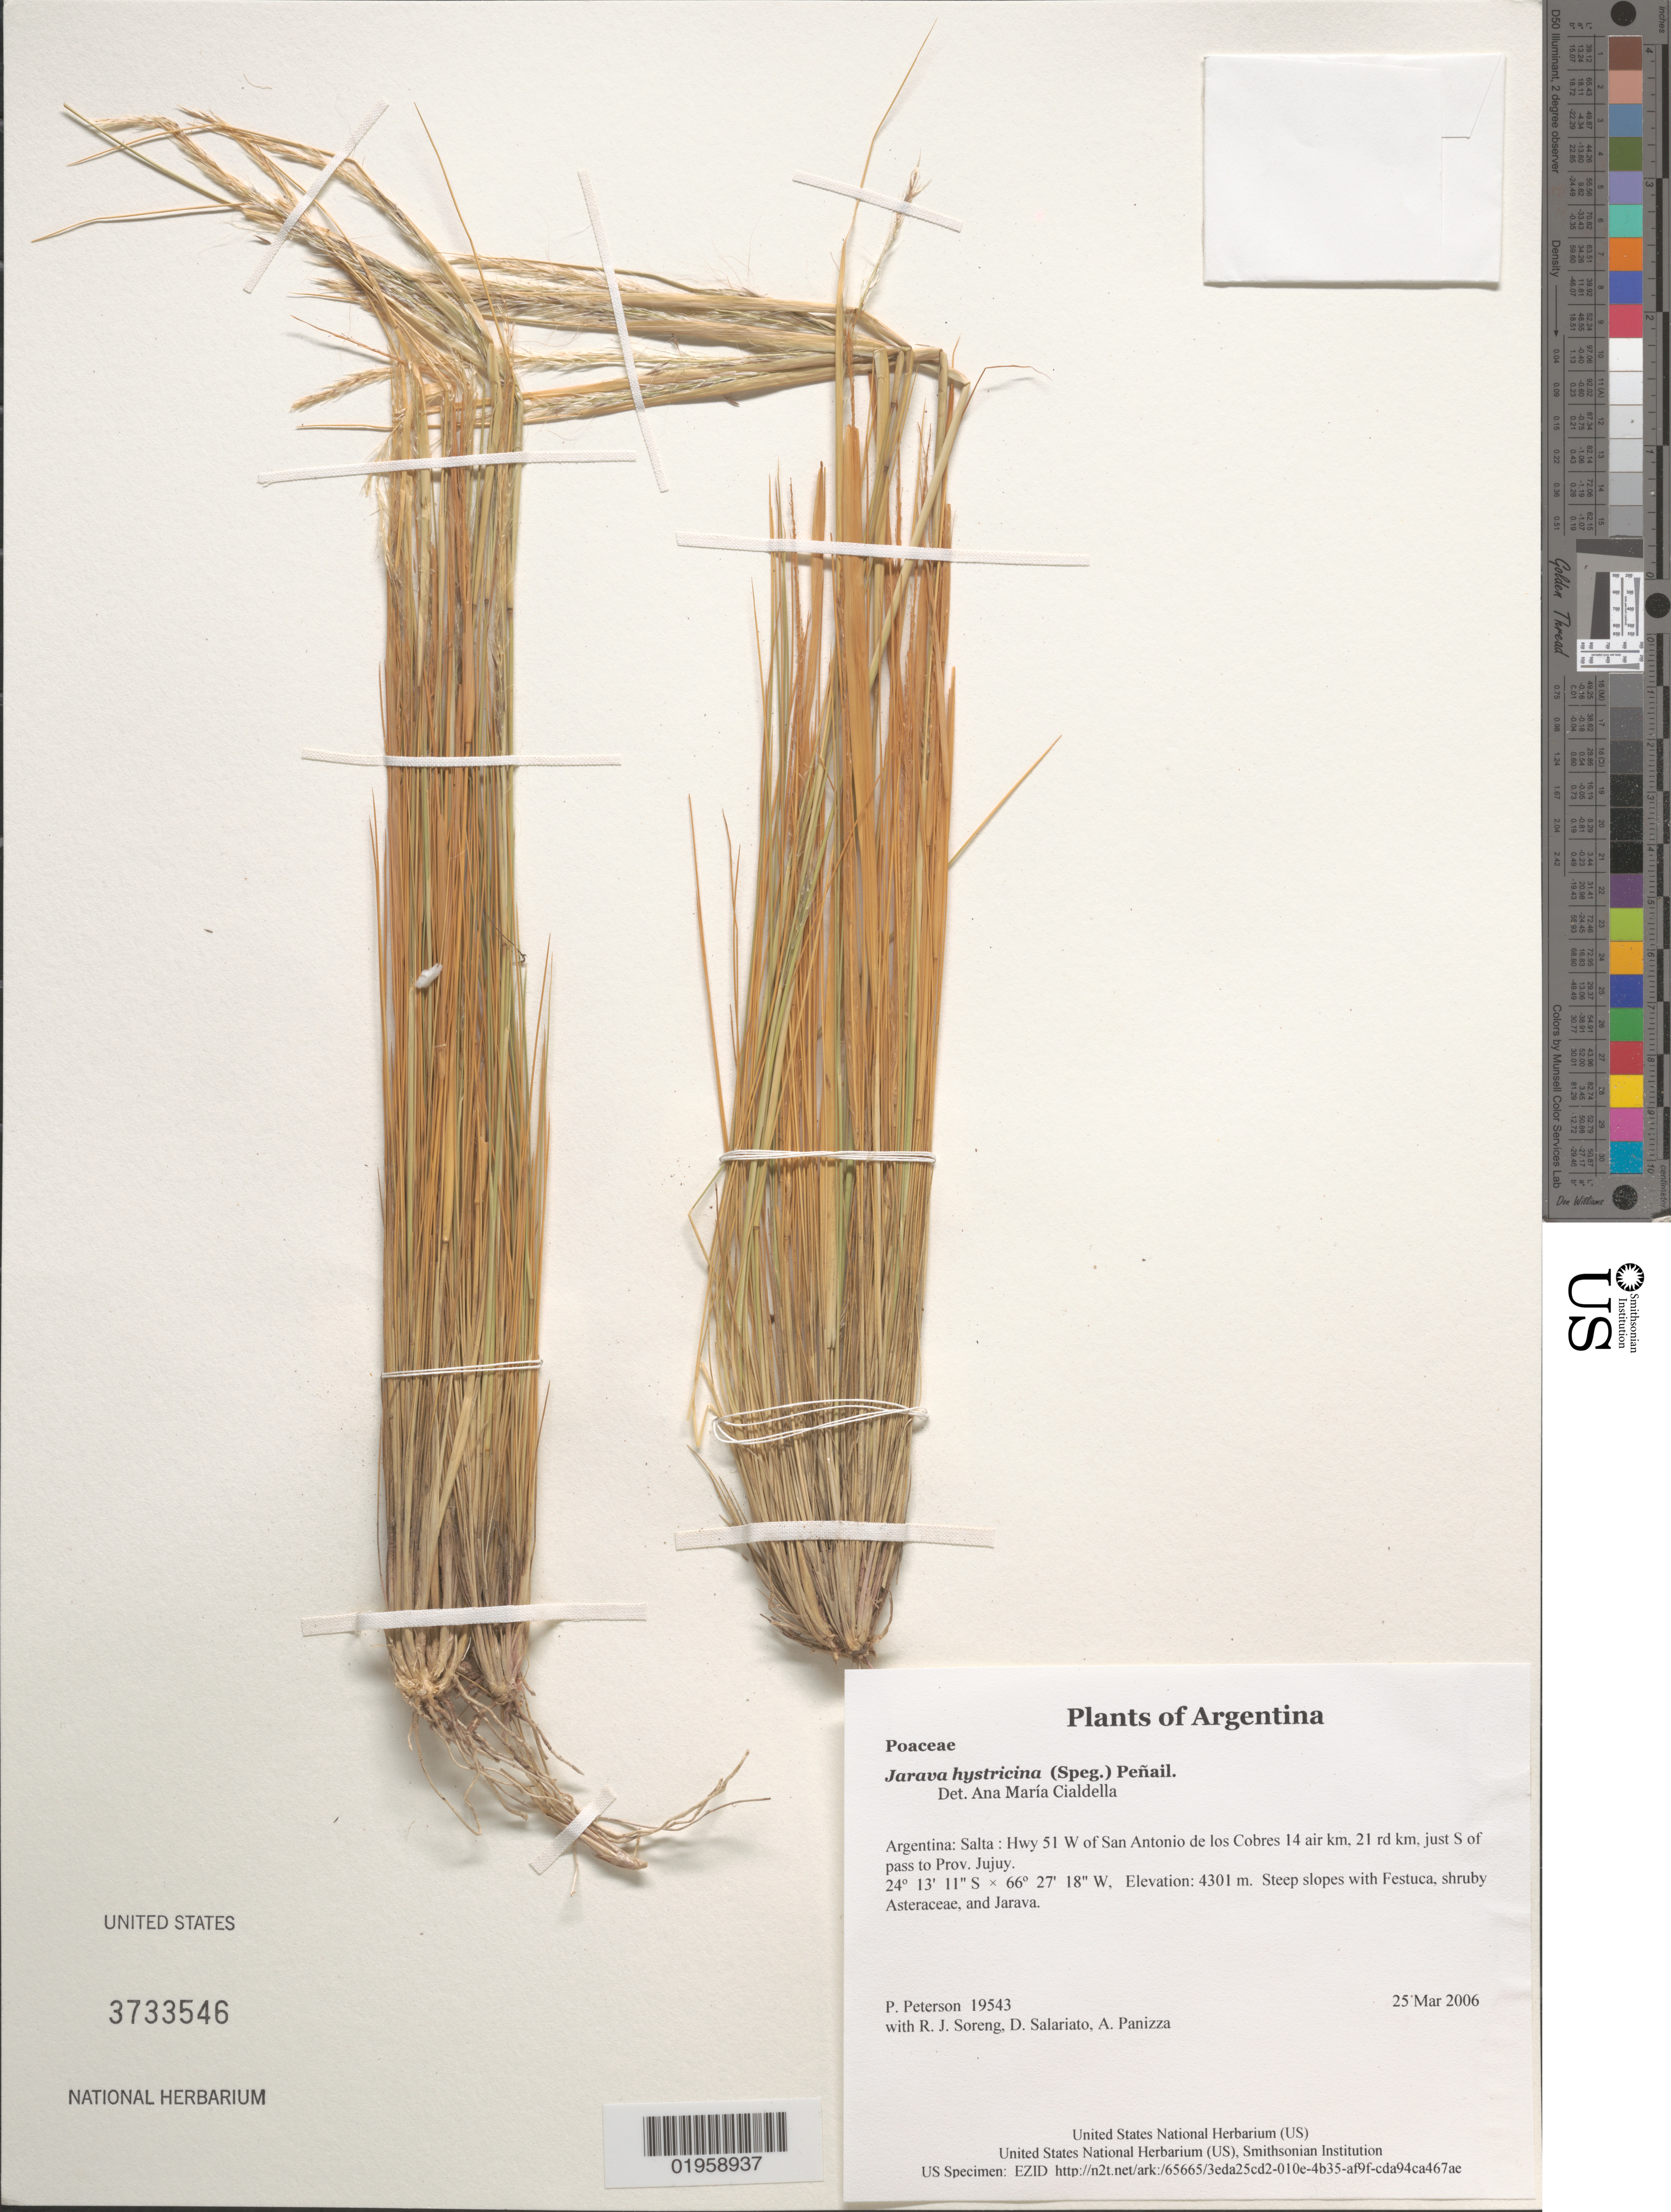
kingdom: Plantae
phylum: Tracheophyta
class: Liliopsida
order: Poales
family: Poaceae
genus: Jarava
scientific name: Jarava hystricina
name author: (Speg.) Peñail.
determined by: Cialdella, A. M.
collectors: P. M. Peterson, R. J. Soreng, D. Salariato & A. Panizza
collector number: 19543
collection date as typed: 25 Mar 2006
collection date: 2006-03-25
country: Argentina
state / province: Salta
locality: Hwy 51 W of San Antonio de los Cobres 14 air km, 21 rd km, just S of pass to Prov. Jujuy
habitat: Steep slopes with Festuca, shruby Asteraceae, and Jarava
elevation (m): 4301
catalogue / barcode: US 3733546